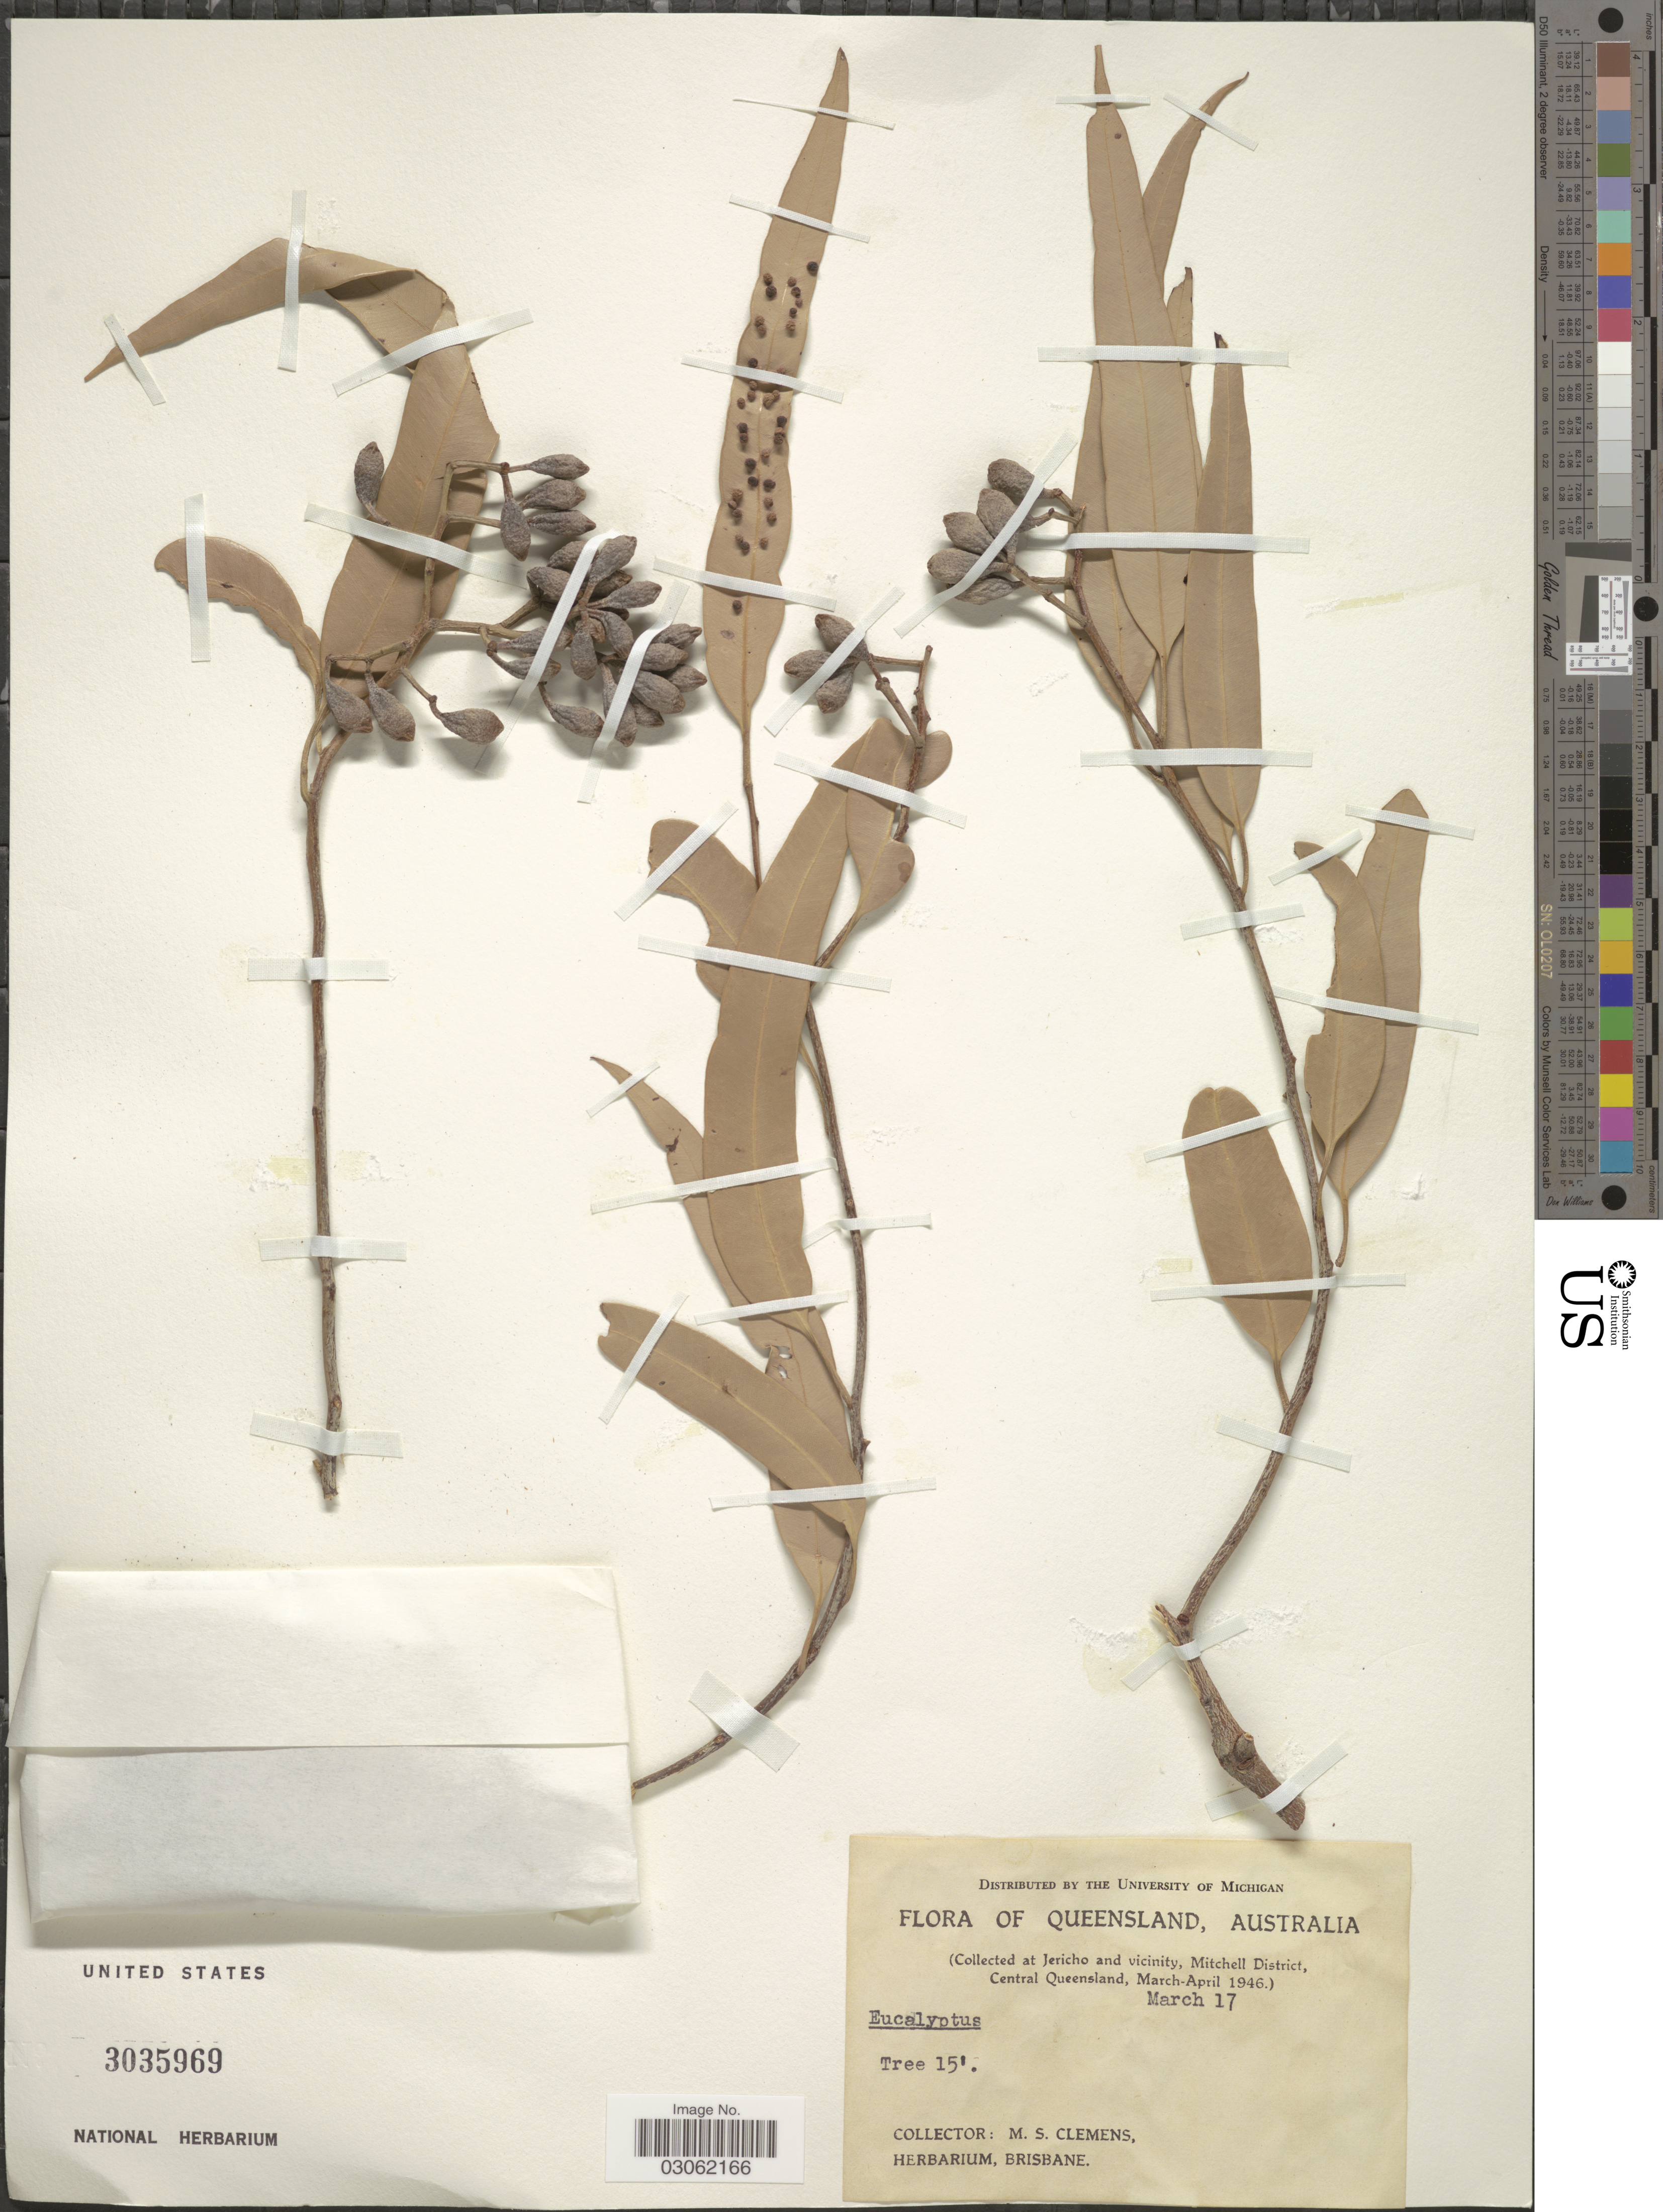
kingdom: Plantae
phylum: Tracheophyta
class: Magnoliopsida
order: Myrtales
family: Myrtaceae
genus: Eucalyptus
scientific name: Eucalyptus sp.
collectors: M. S. Clemens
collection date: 1946-03-17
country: Australia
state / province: Queensland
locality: (At Jericho and vicinity, Mitchell District, Central Queensland.).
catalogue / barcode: US 3035969